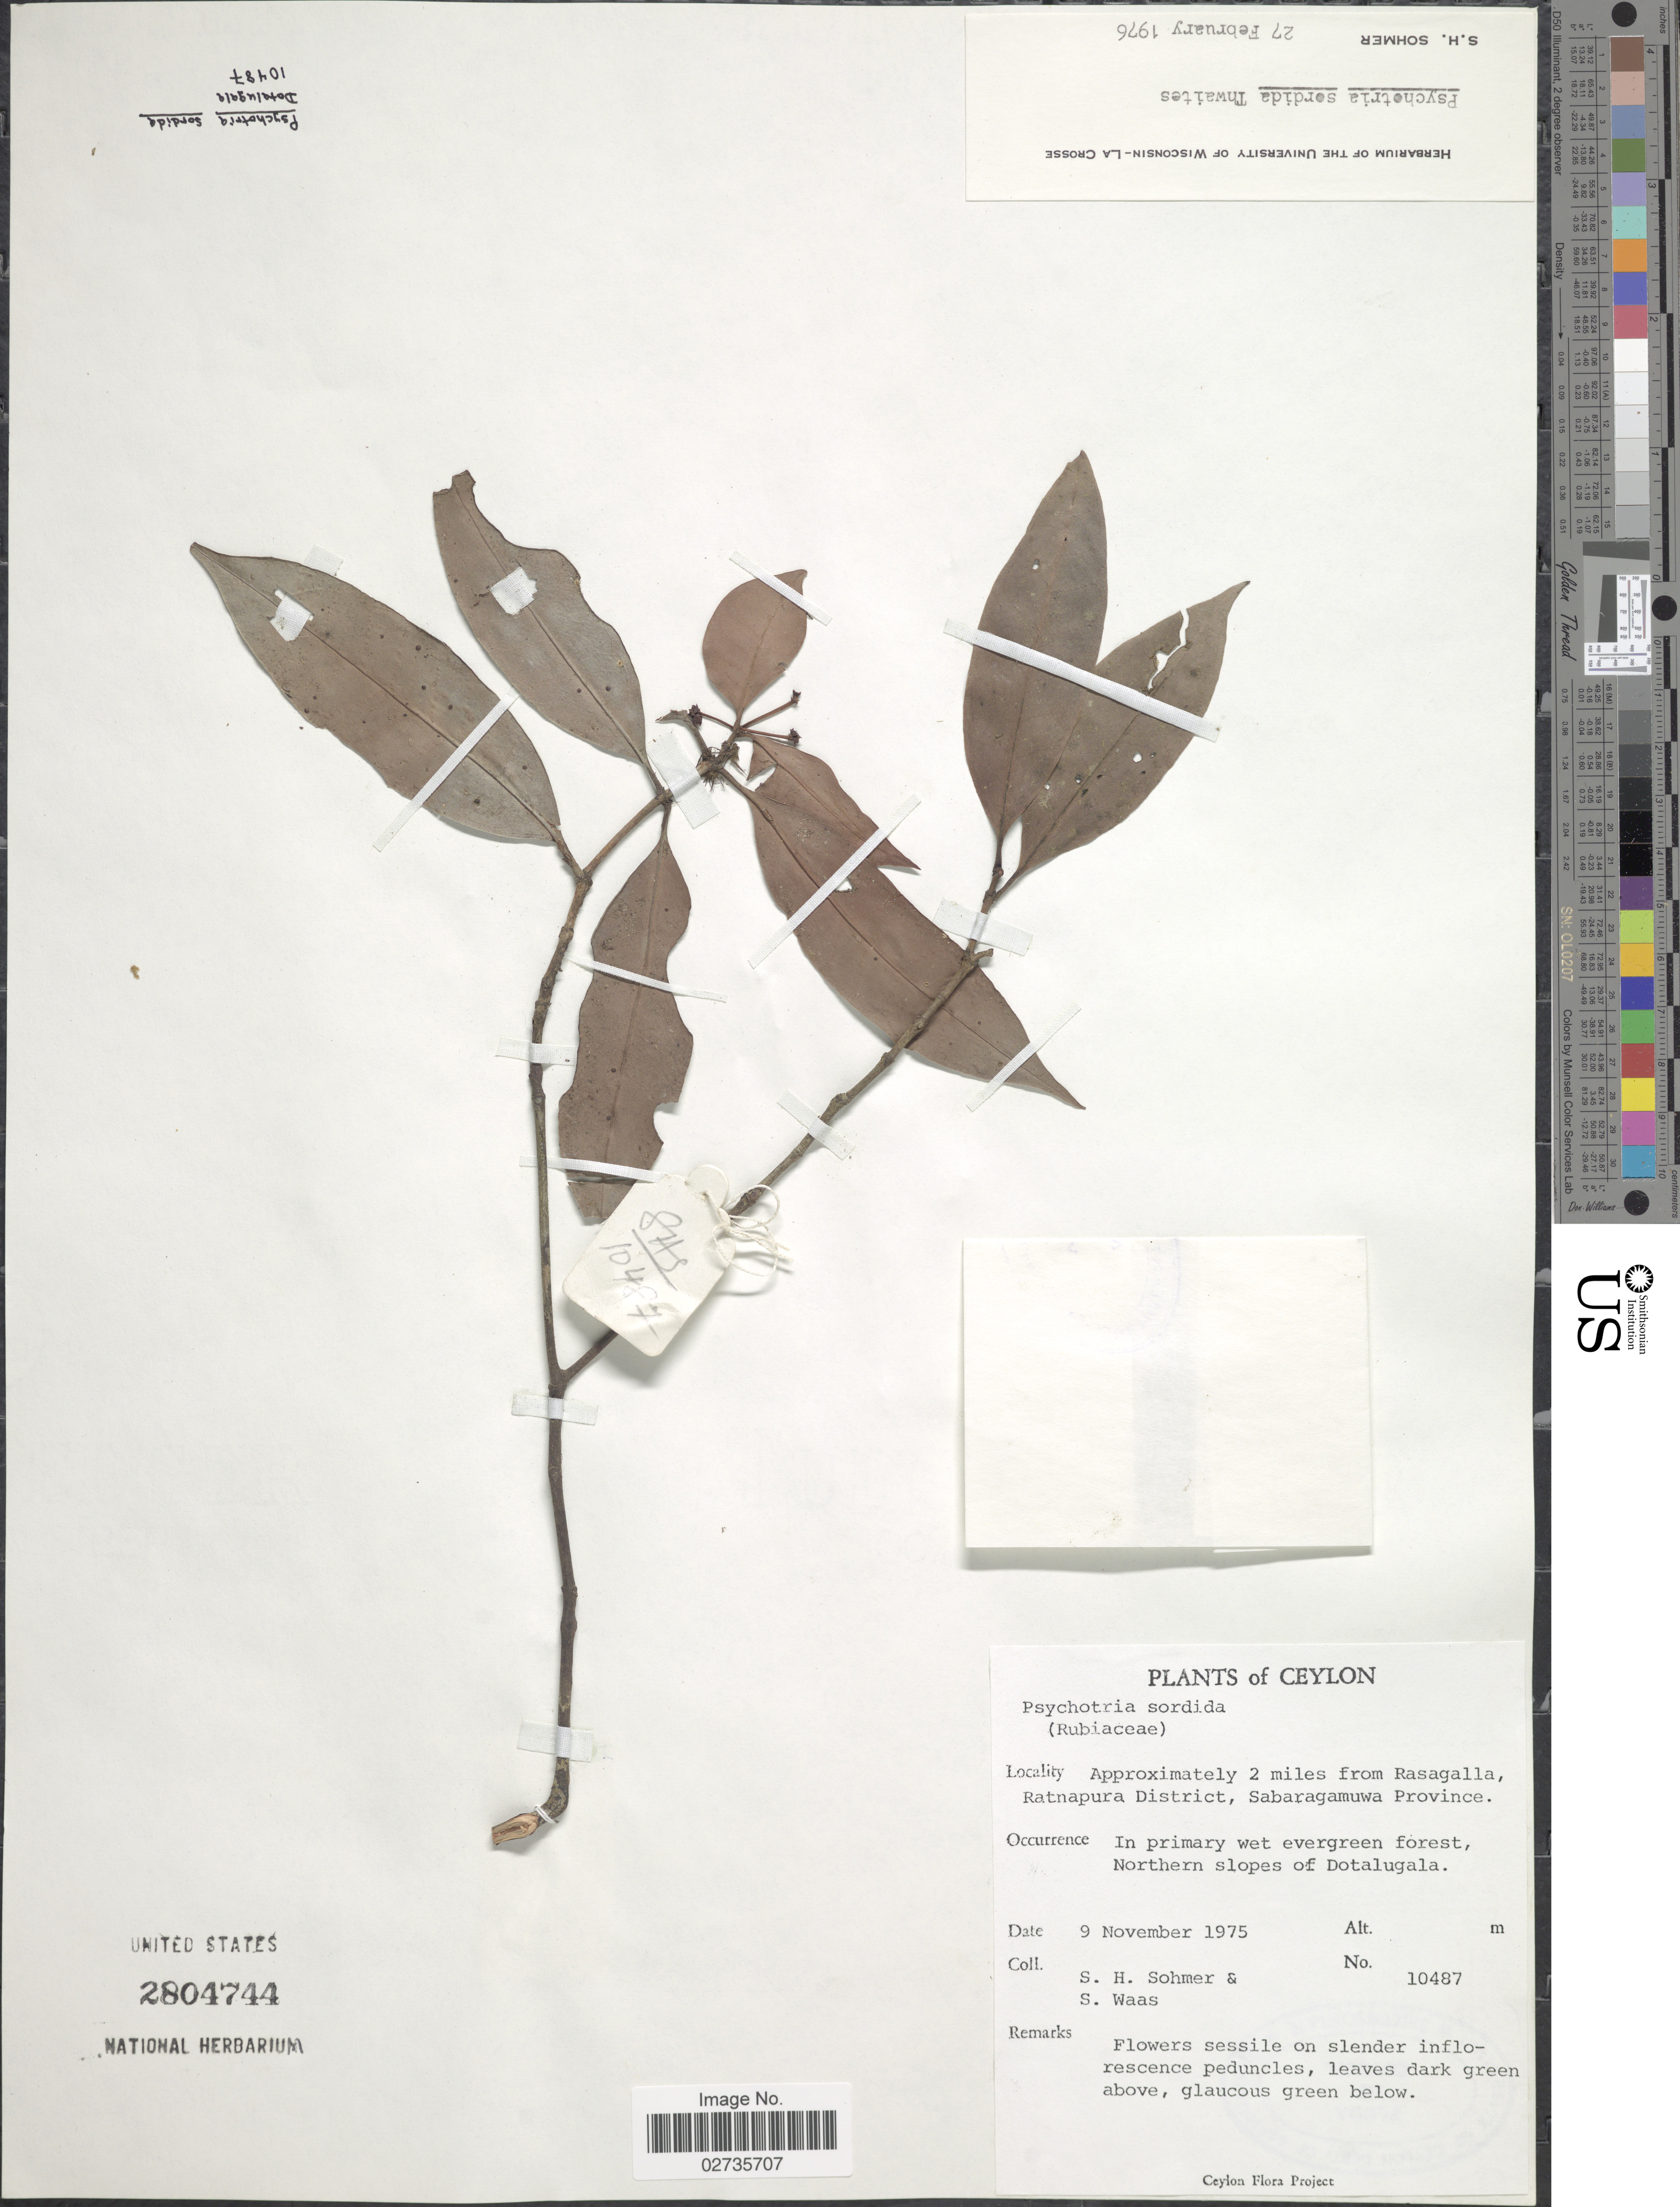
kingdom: Plantae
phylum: Tracheophyta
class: Magnoliopsida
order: Gentianales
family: Rubiaceae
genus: Psychotria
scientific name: Psychotria sordida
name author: Thwaites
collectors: S. H. Sohmer & S. Waas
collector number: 10487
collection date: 1975-11-09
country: Sri Lanka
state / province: Sabaragamuwa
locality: Ceylon, Approximately 2 miles from Rasagalla, Ratnapura District, In primary wet evergreen forest, Northern slopes of Dotalugala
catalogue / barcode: US 2804744